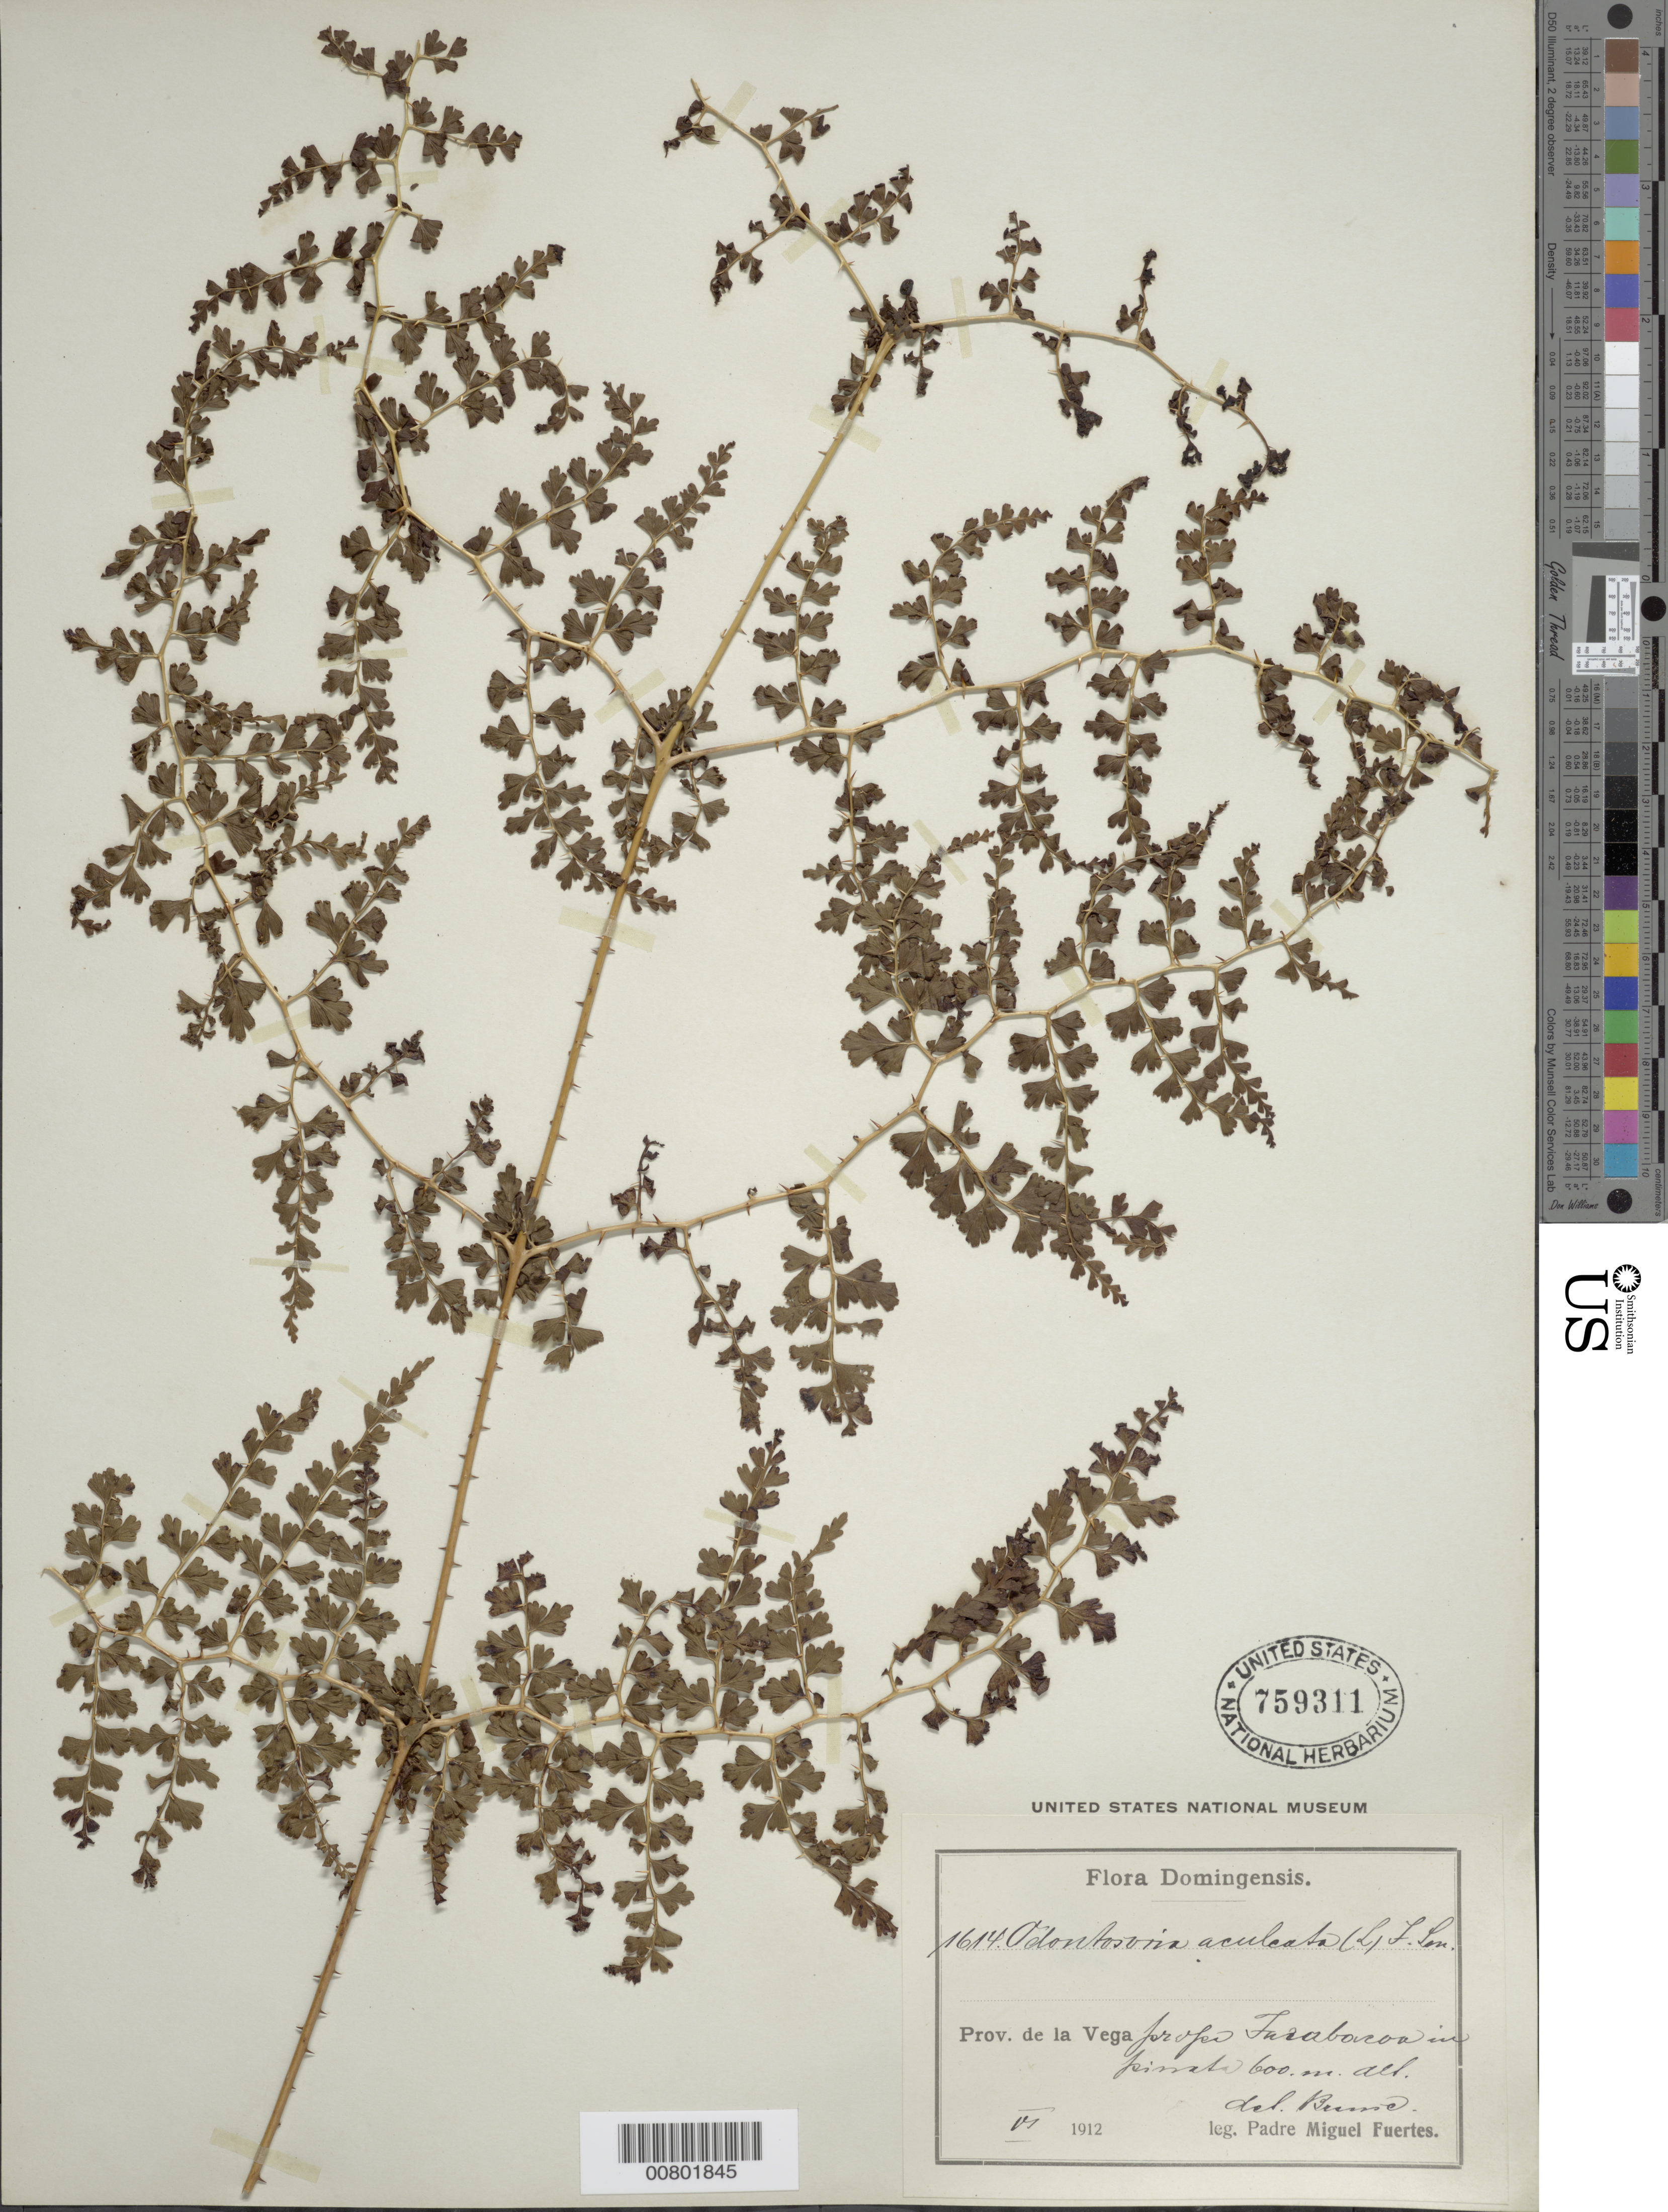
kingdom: Plantae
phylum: Tracheophyta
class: Polypodiopsida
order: Polypodiales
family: Lindsaeaceae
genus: Odontosoria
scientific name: Odontosoria aculeata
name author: (L.) J. Sm.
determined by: Brause, G. G. W.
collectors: M. D. Fuertes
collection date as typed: Jun 1912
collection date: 1912-06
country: Dominican Republic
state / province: La Vega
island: Hispaniola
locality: Jarabocoa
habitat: Pinata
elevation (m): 600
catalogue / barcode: US 759311